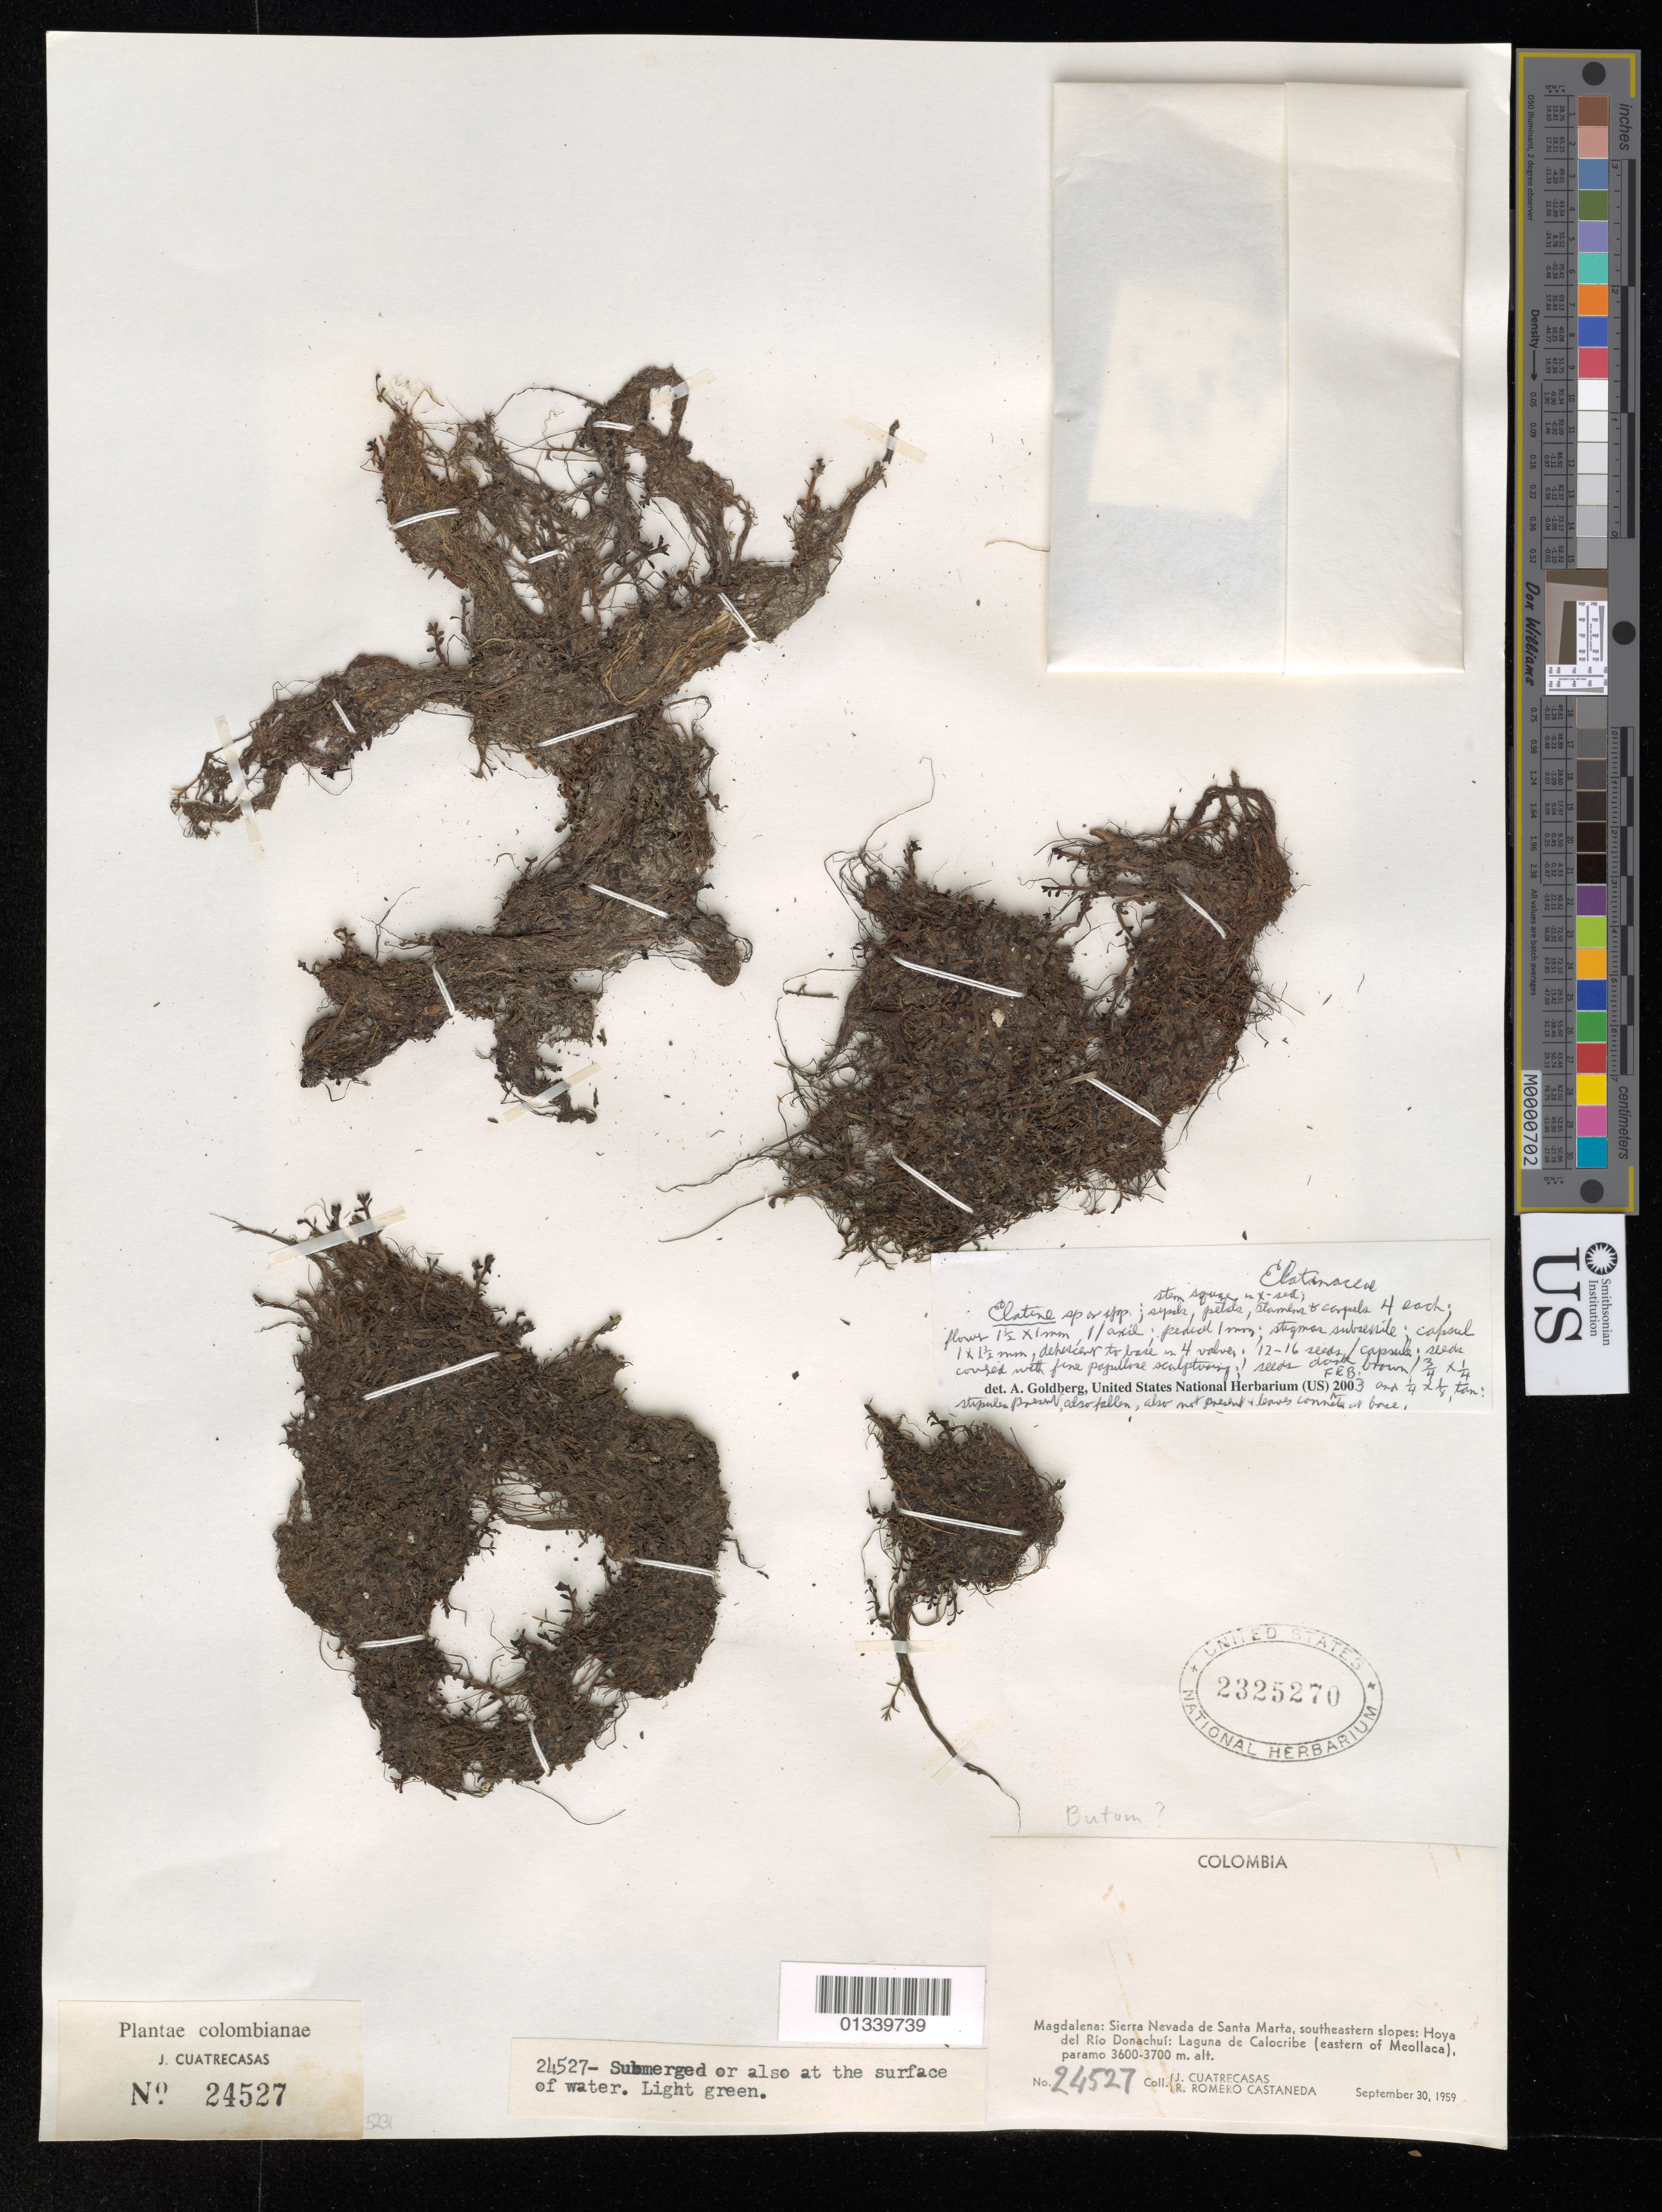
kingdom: Plantae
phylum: Tracheophyta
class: Magnoliopsida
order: Malpighiales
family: Elatinaceae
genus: Elatine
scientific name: Elatine sp.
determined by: Goldberg, Aaron, (US), NMNH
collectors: J. Cuatrecasas & R. Romero Castañeda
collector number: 24527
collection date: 1959-09-30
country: Colombia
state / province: Magdalena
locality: Sierra Nevada de Santa Marta, southeastern slopes: Hoya del Rio Donachui: Laguna de Calocribe (eastern of Meollaca).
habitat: Paramo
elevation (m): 3600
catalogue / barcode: US 2325270